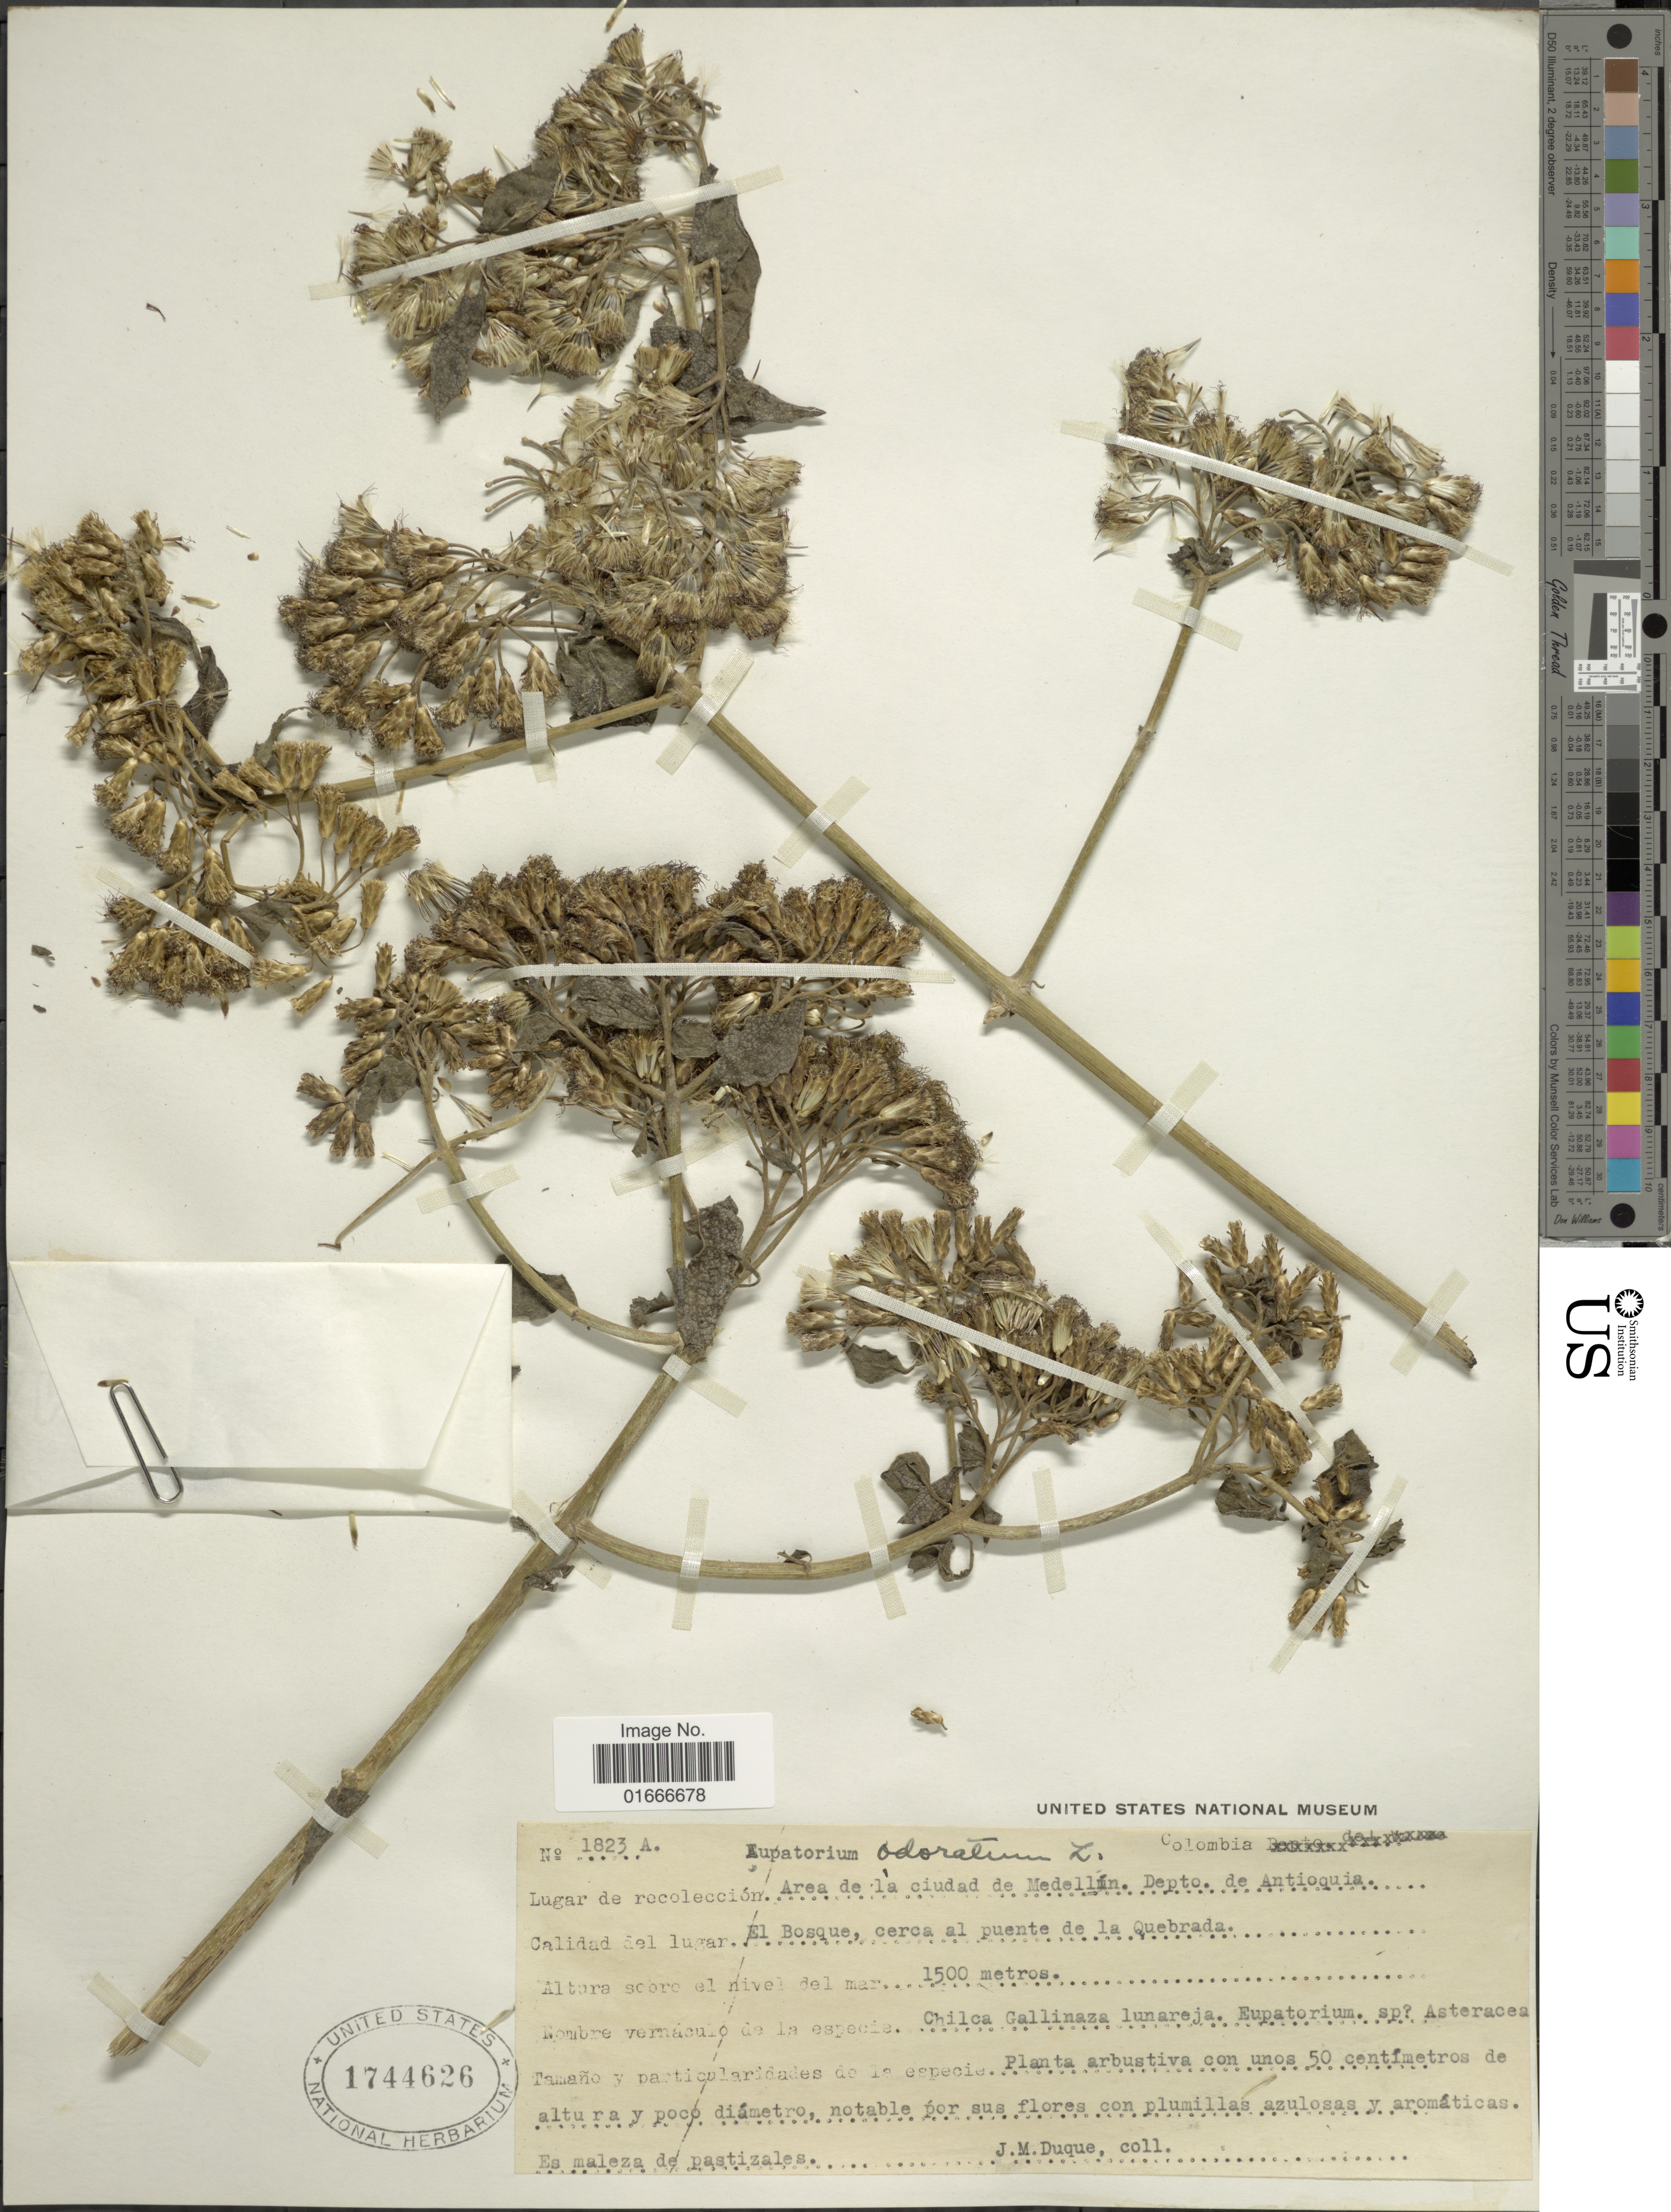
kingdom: Plantae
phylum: Tracheophyta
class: Magnoliopsida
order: Asterales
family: Asteraceae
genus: Chromolaena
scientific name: Chromolaena odorata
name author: (L.) R.M. King & H. Rob.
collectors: J. Duque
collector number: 1823A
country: Colombia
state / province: Antioquia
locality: Area de la ciudad de Medellin, cerca el puente de la Quebrada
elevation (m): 1500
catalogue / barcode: US 1744626